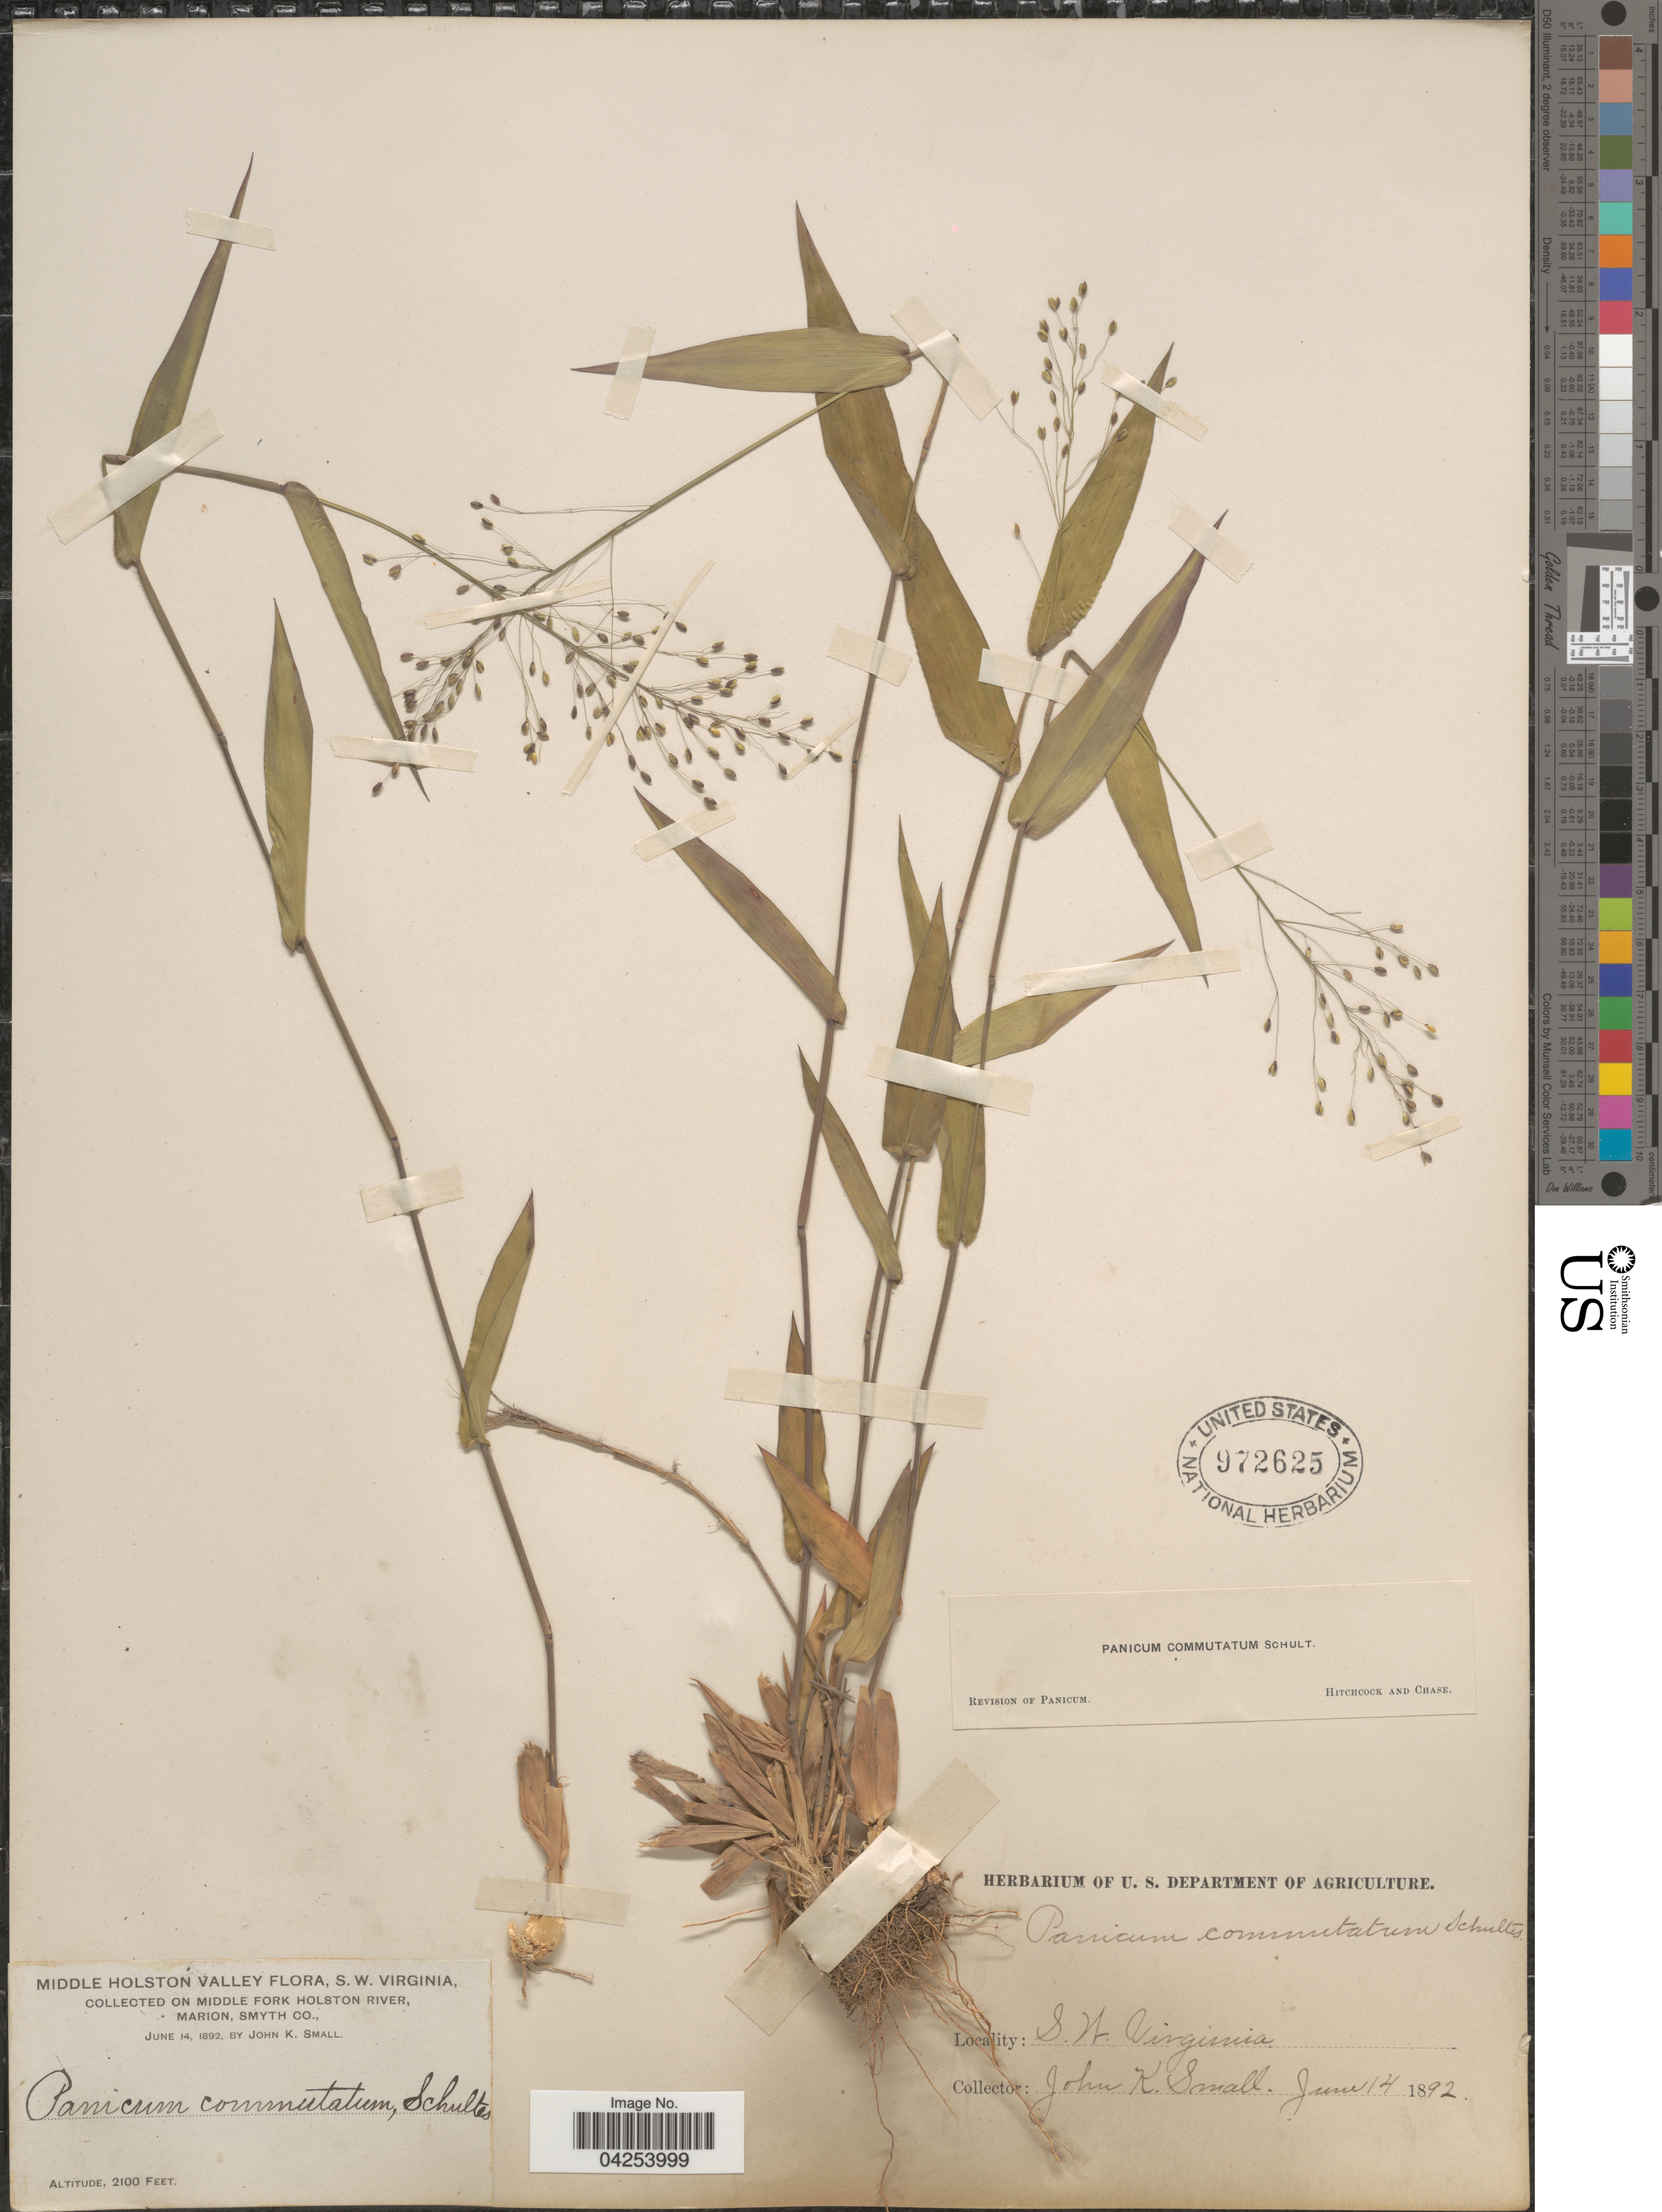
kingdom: Plantae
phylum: Tracheophyta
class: Liliopsida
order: Poales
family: Poaceae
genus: Dichanthelium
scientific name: Dichanthelium commutatum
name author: (Schult.) Gould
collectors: J. K. Small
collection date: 1892-06-14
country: United States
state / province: Virginia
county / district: Smyth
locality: Middle Holston Valley, S.W. Virginia. On Middle Fork Holston River, Marion, Smyth Co.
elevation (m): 640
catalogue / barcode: US 972625